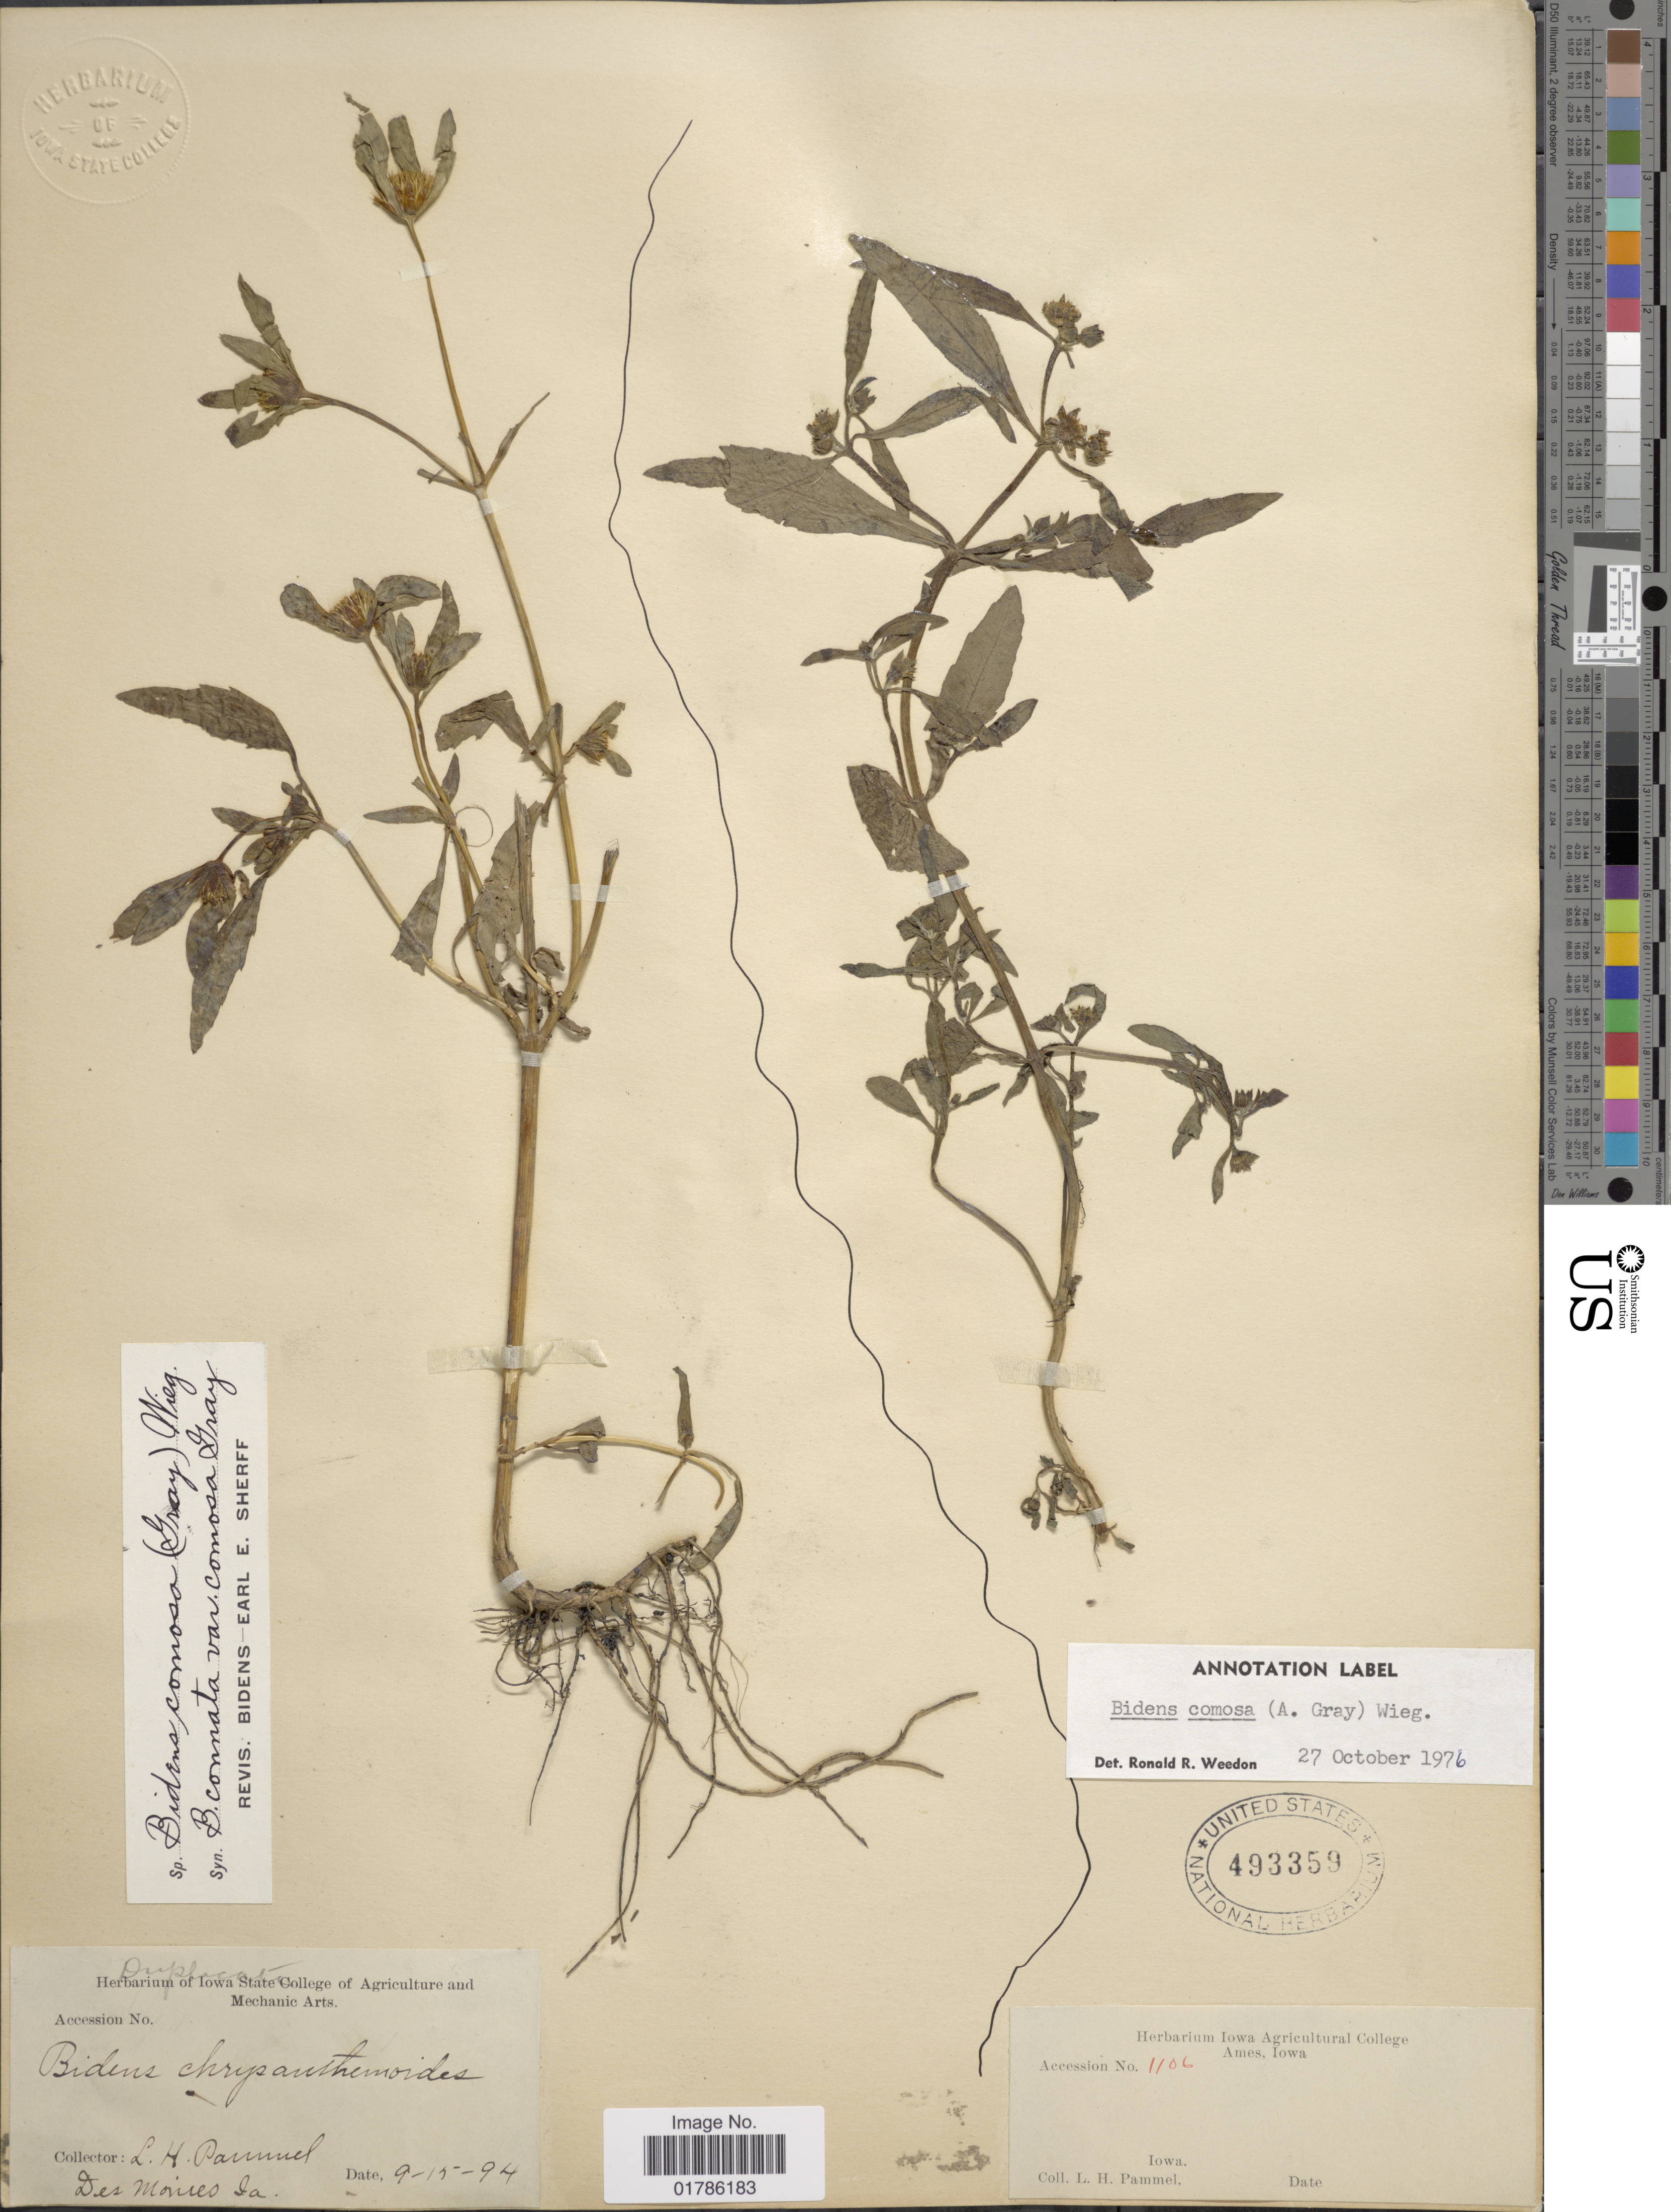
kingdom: Plantae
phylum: Tracheophyta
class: Magnoliopsida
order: Asterales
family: Asteraceae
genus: Bidens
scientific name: Bidens comosa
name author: (A. Gray) Wiegand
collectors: L. Pammel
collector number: Accession1106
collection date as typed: Transcribed d/m/y: 15/9/94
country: United States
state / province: Iowa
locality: Iowa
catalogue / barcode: US 493359